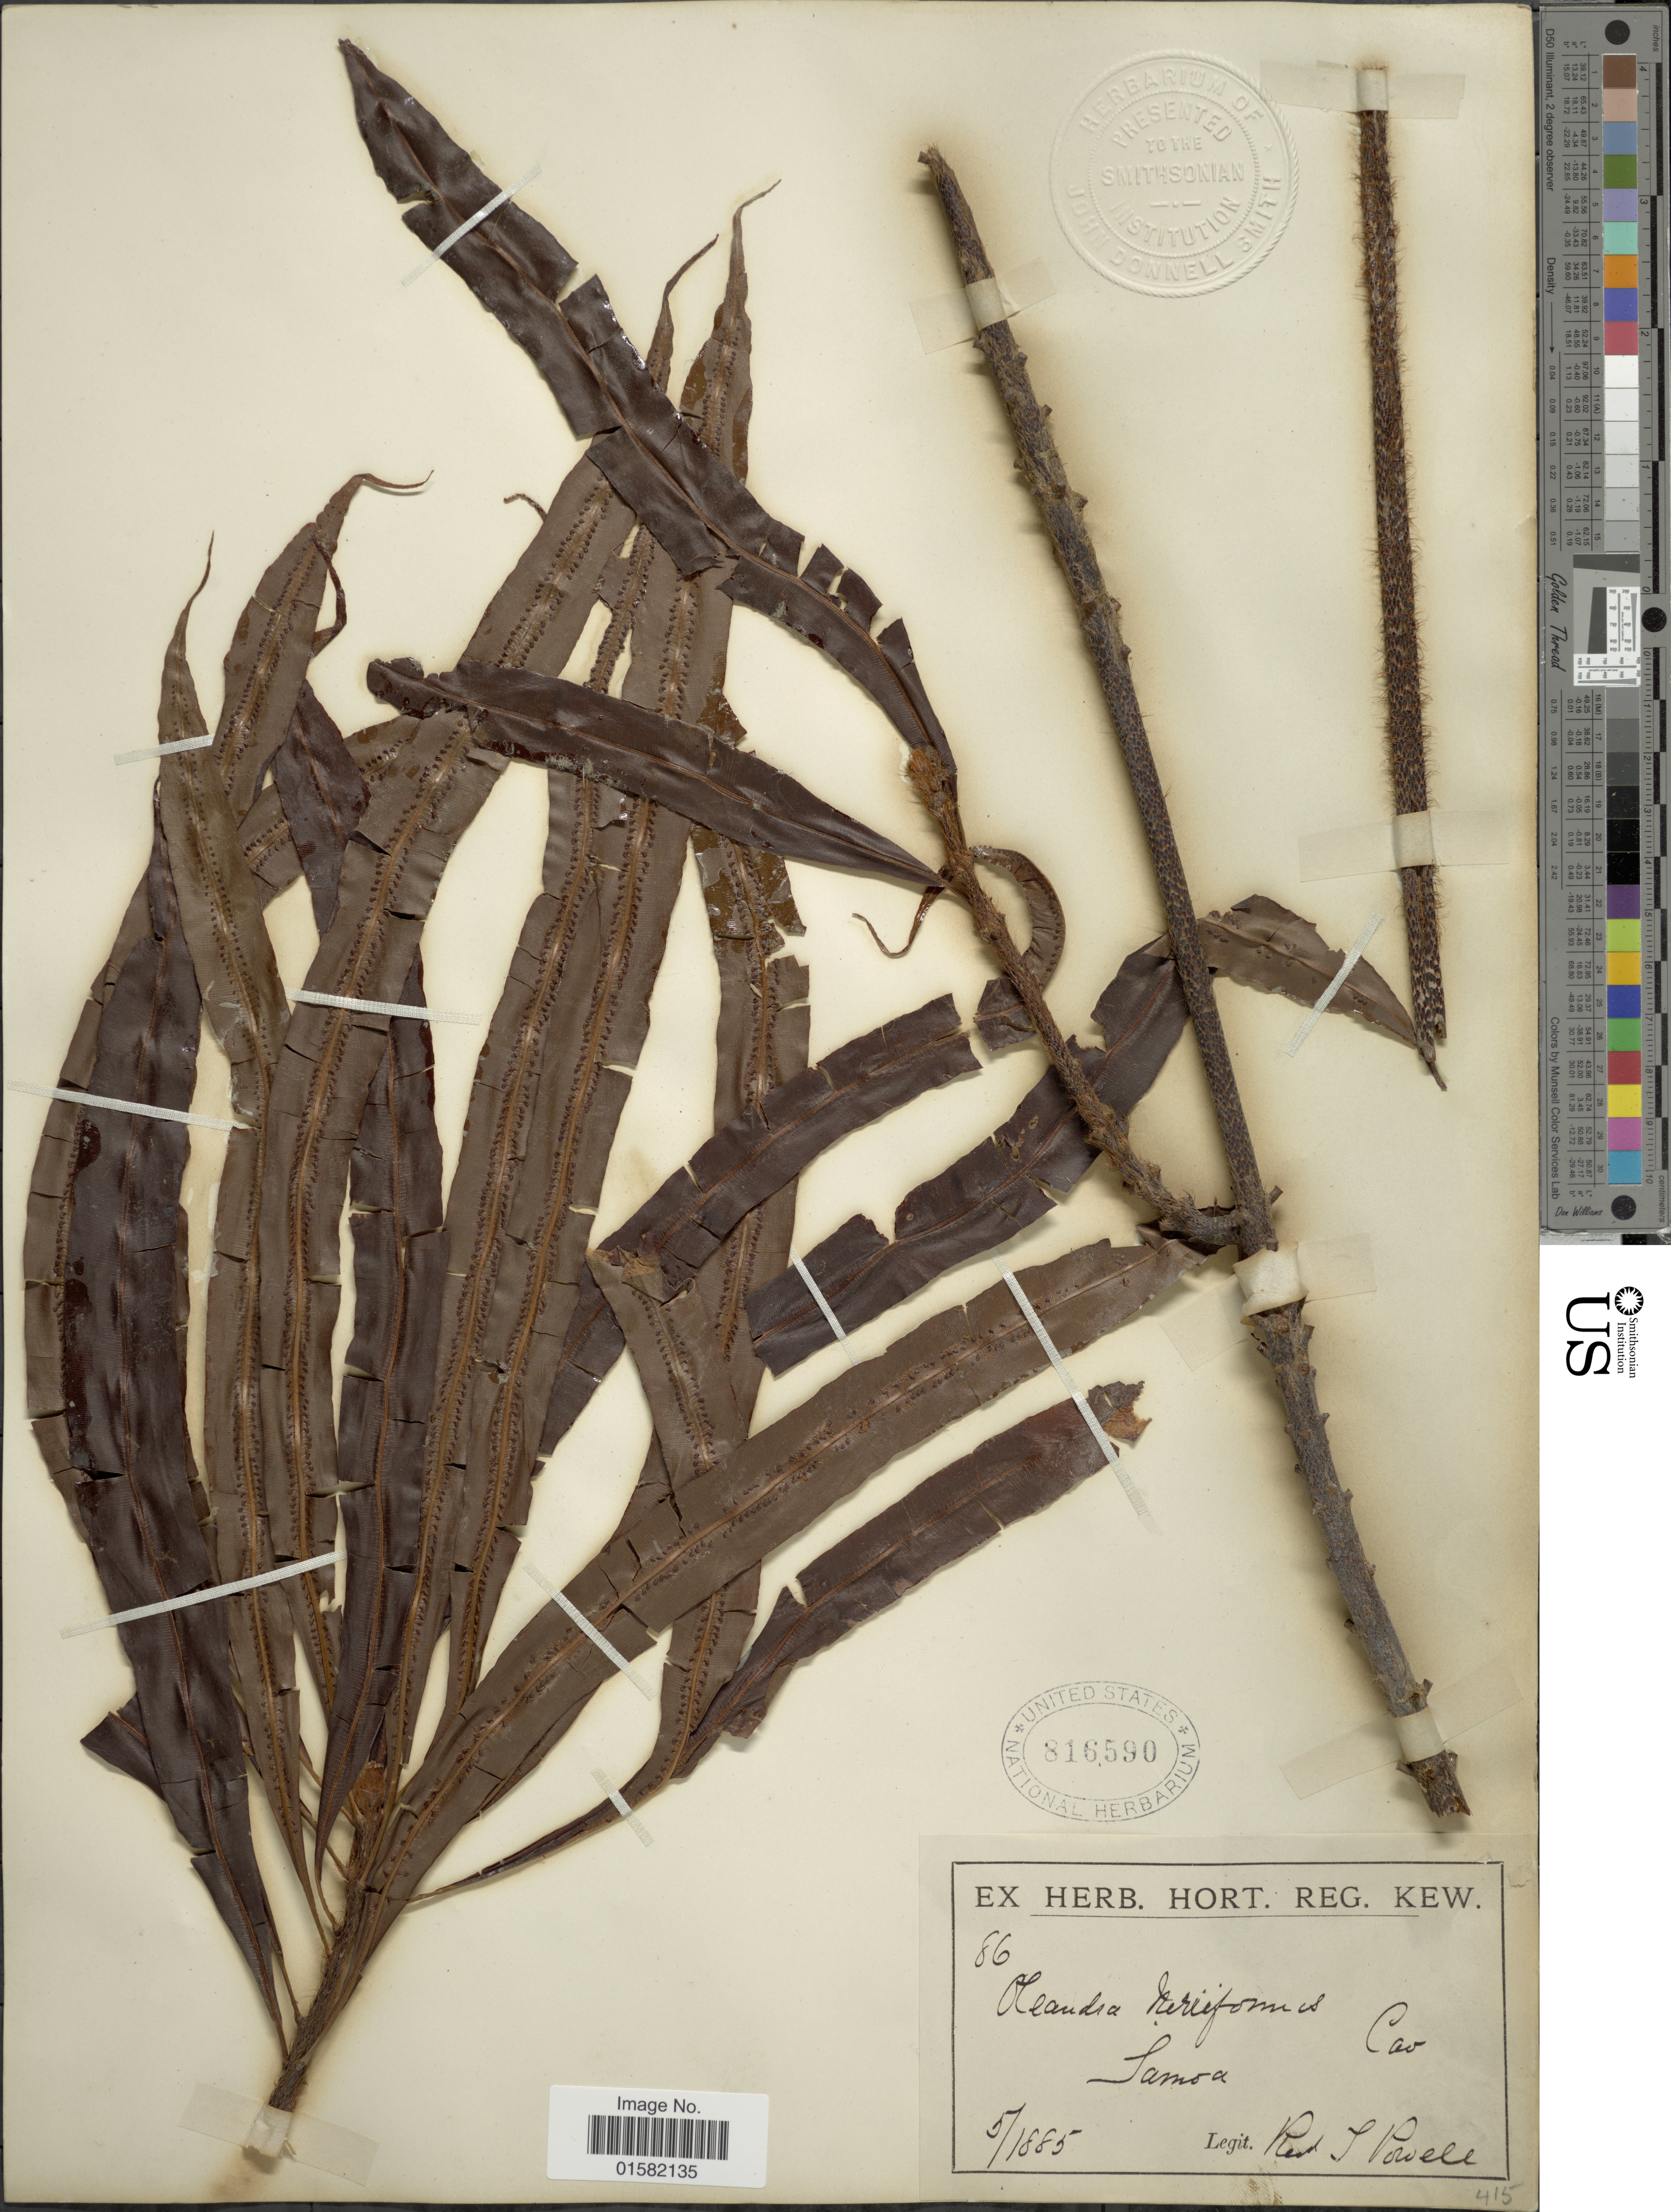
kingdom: Plantae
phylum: Tracheophyta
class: Polypodiopsida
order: Polypodiales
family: Oleandraceae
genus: Oleandra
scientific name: Oleandra neriiformis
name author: Cav.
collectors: J. Powell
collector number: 86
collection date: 1885-05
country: American Samoa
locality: Samoa.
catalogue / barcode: US 816590